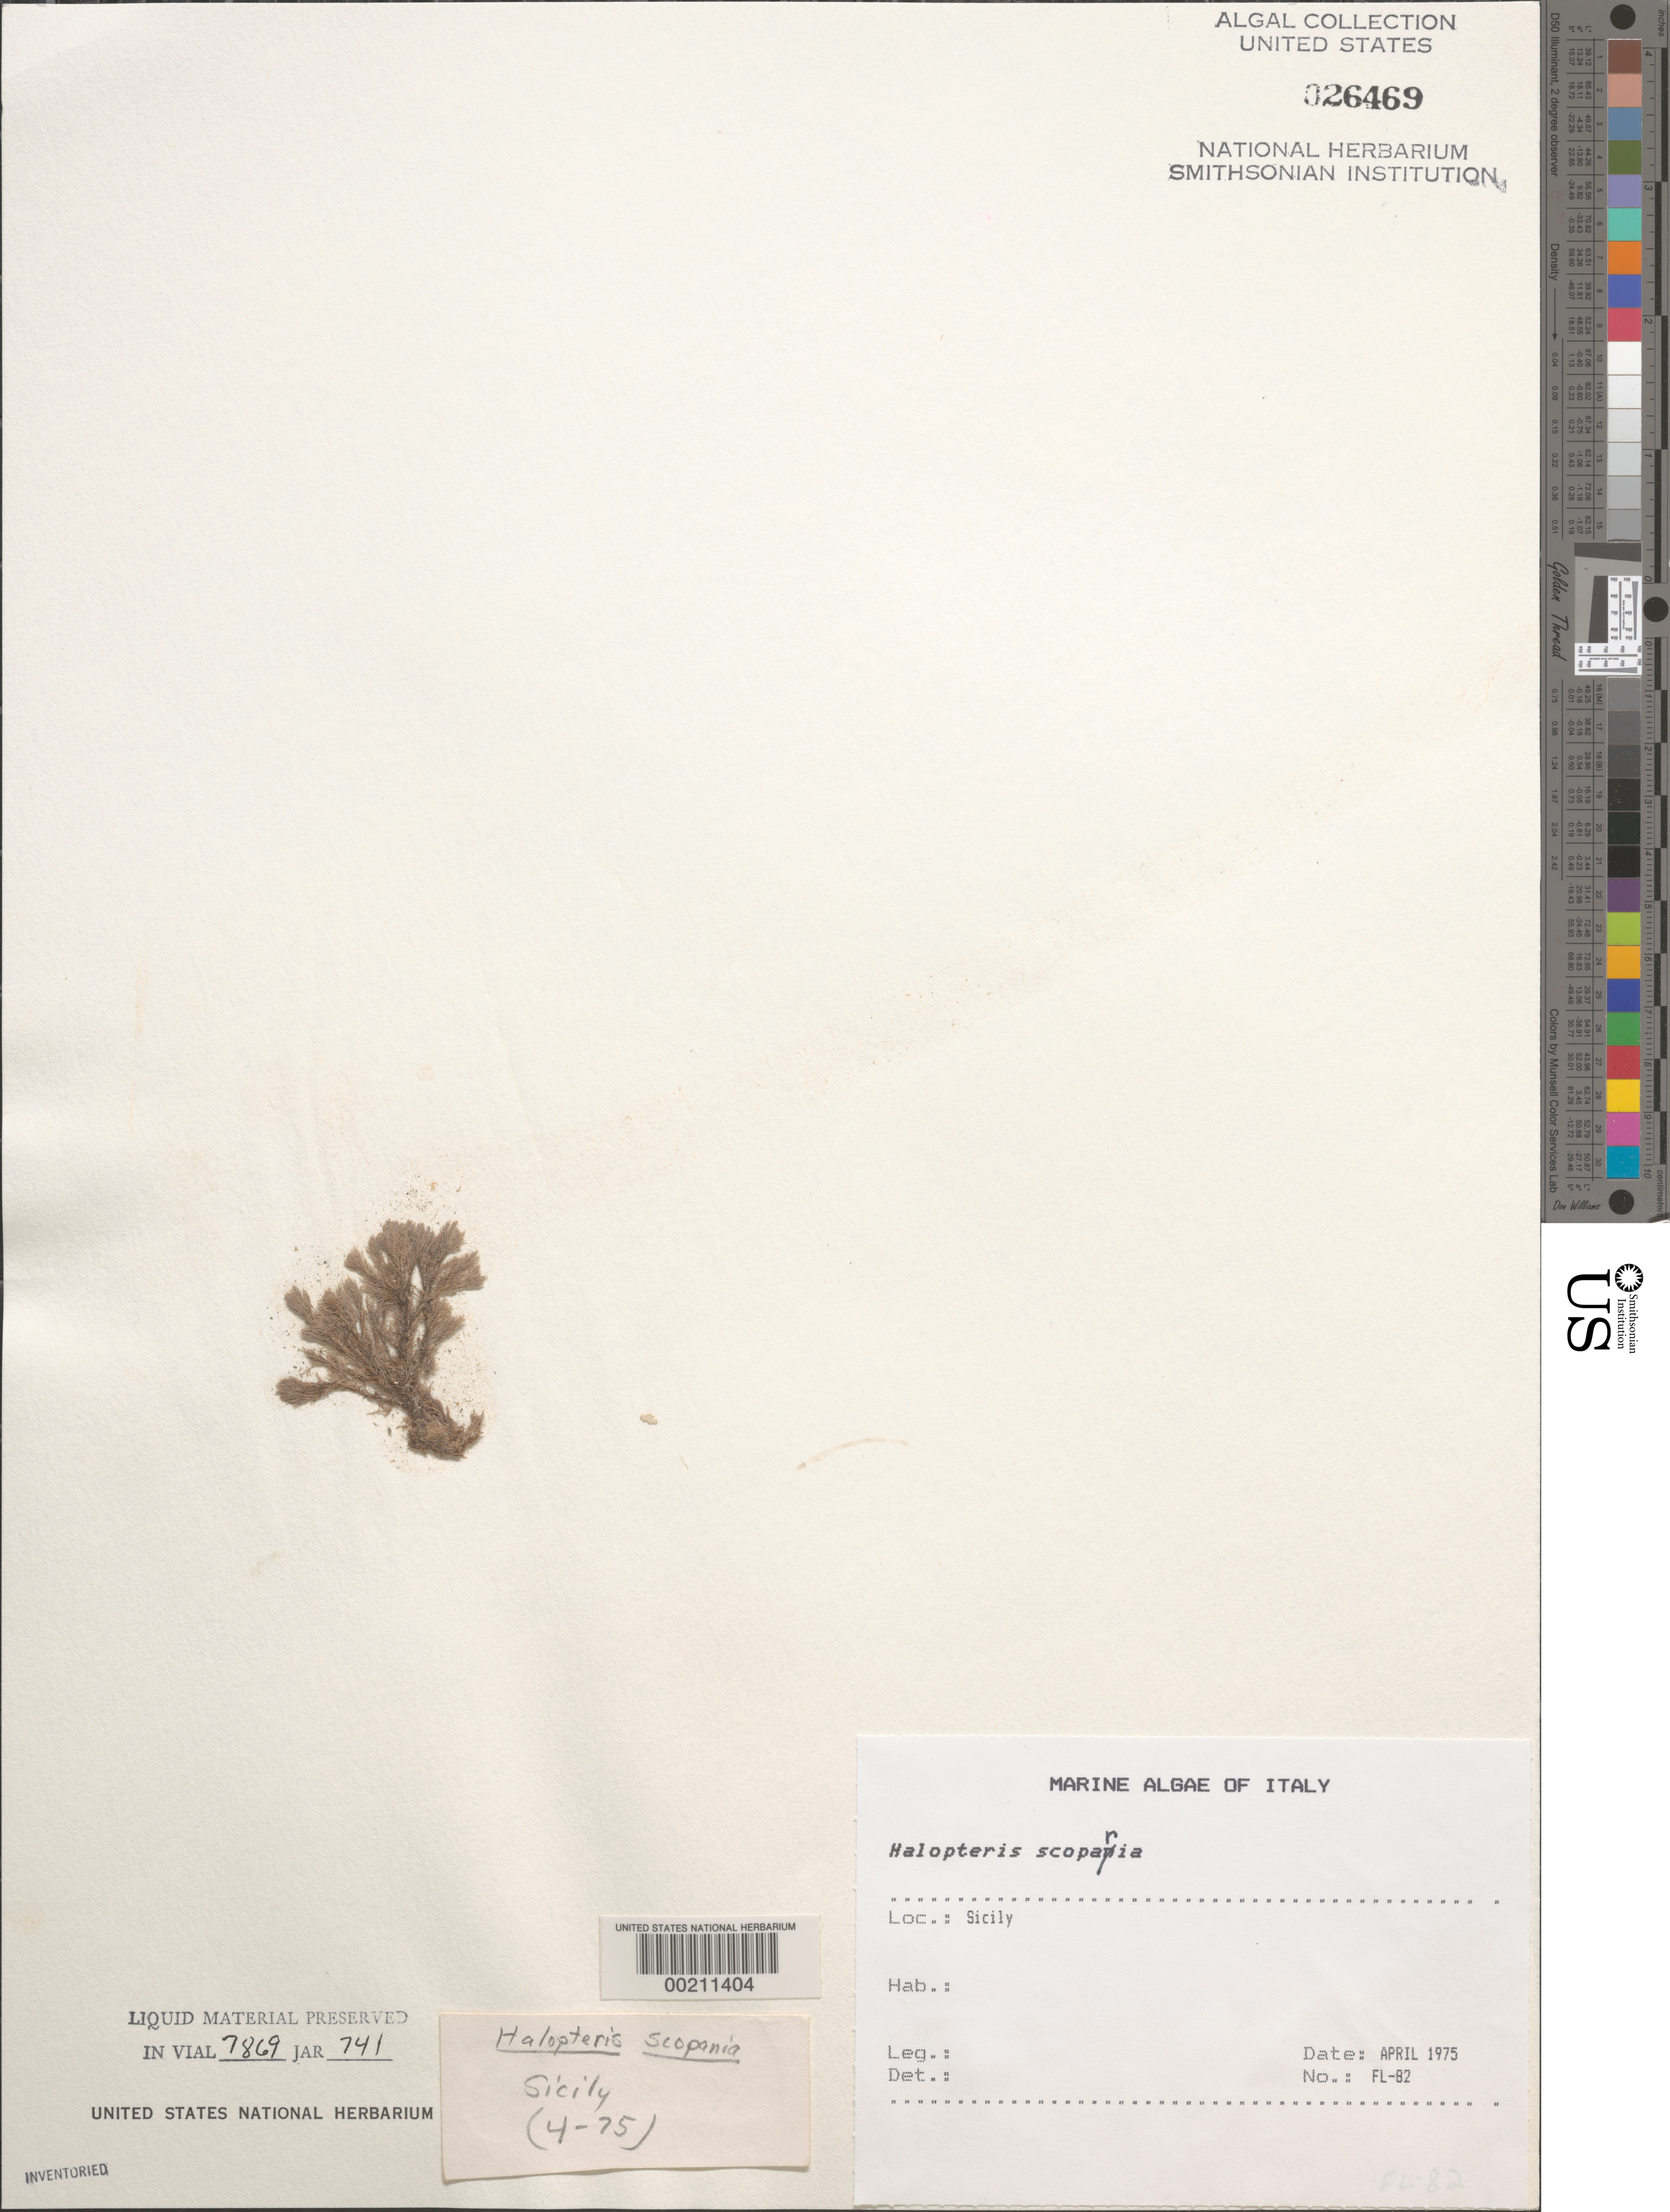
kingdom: Chromista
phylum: Ochrophyta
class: Phaeophyceae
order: Sphacelariales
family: Stypocaulaceae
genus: Halopteris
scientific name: Halopteris scoparia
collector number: FL-82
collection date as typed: Apr 1975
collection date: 1975-04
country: Italy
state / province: Siciliana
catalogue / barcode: US 26469